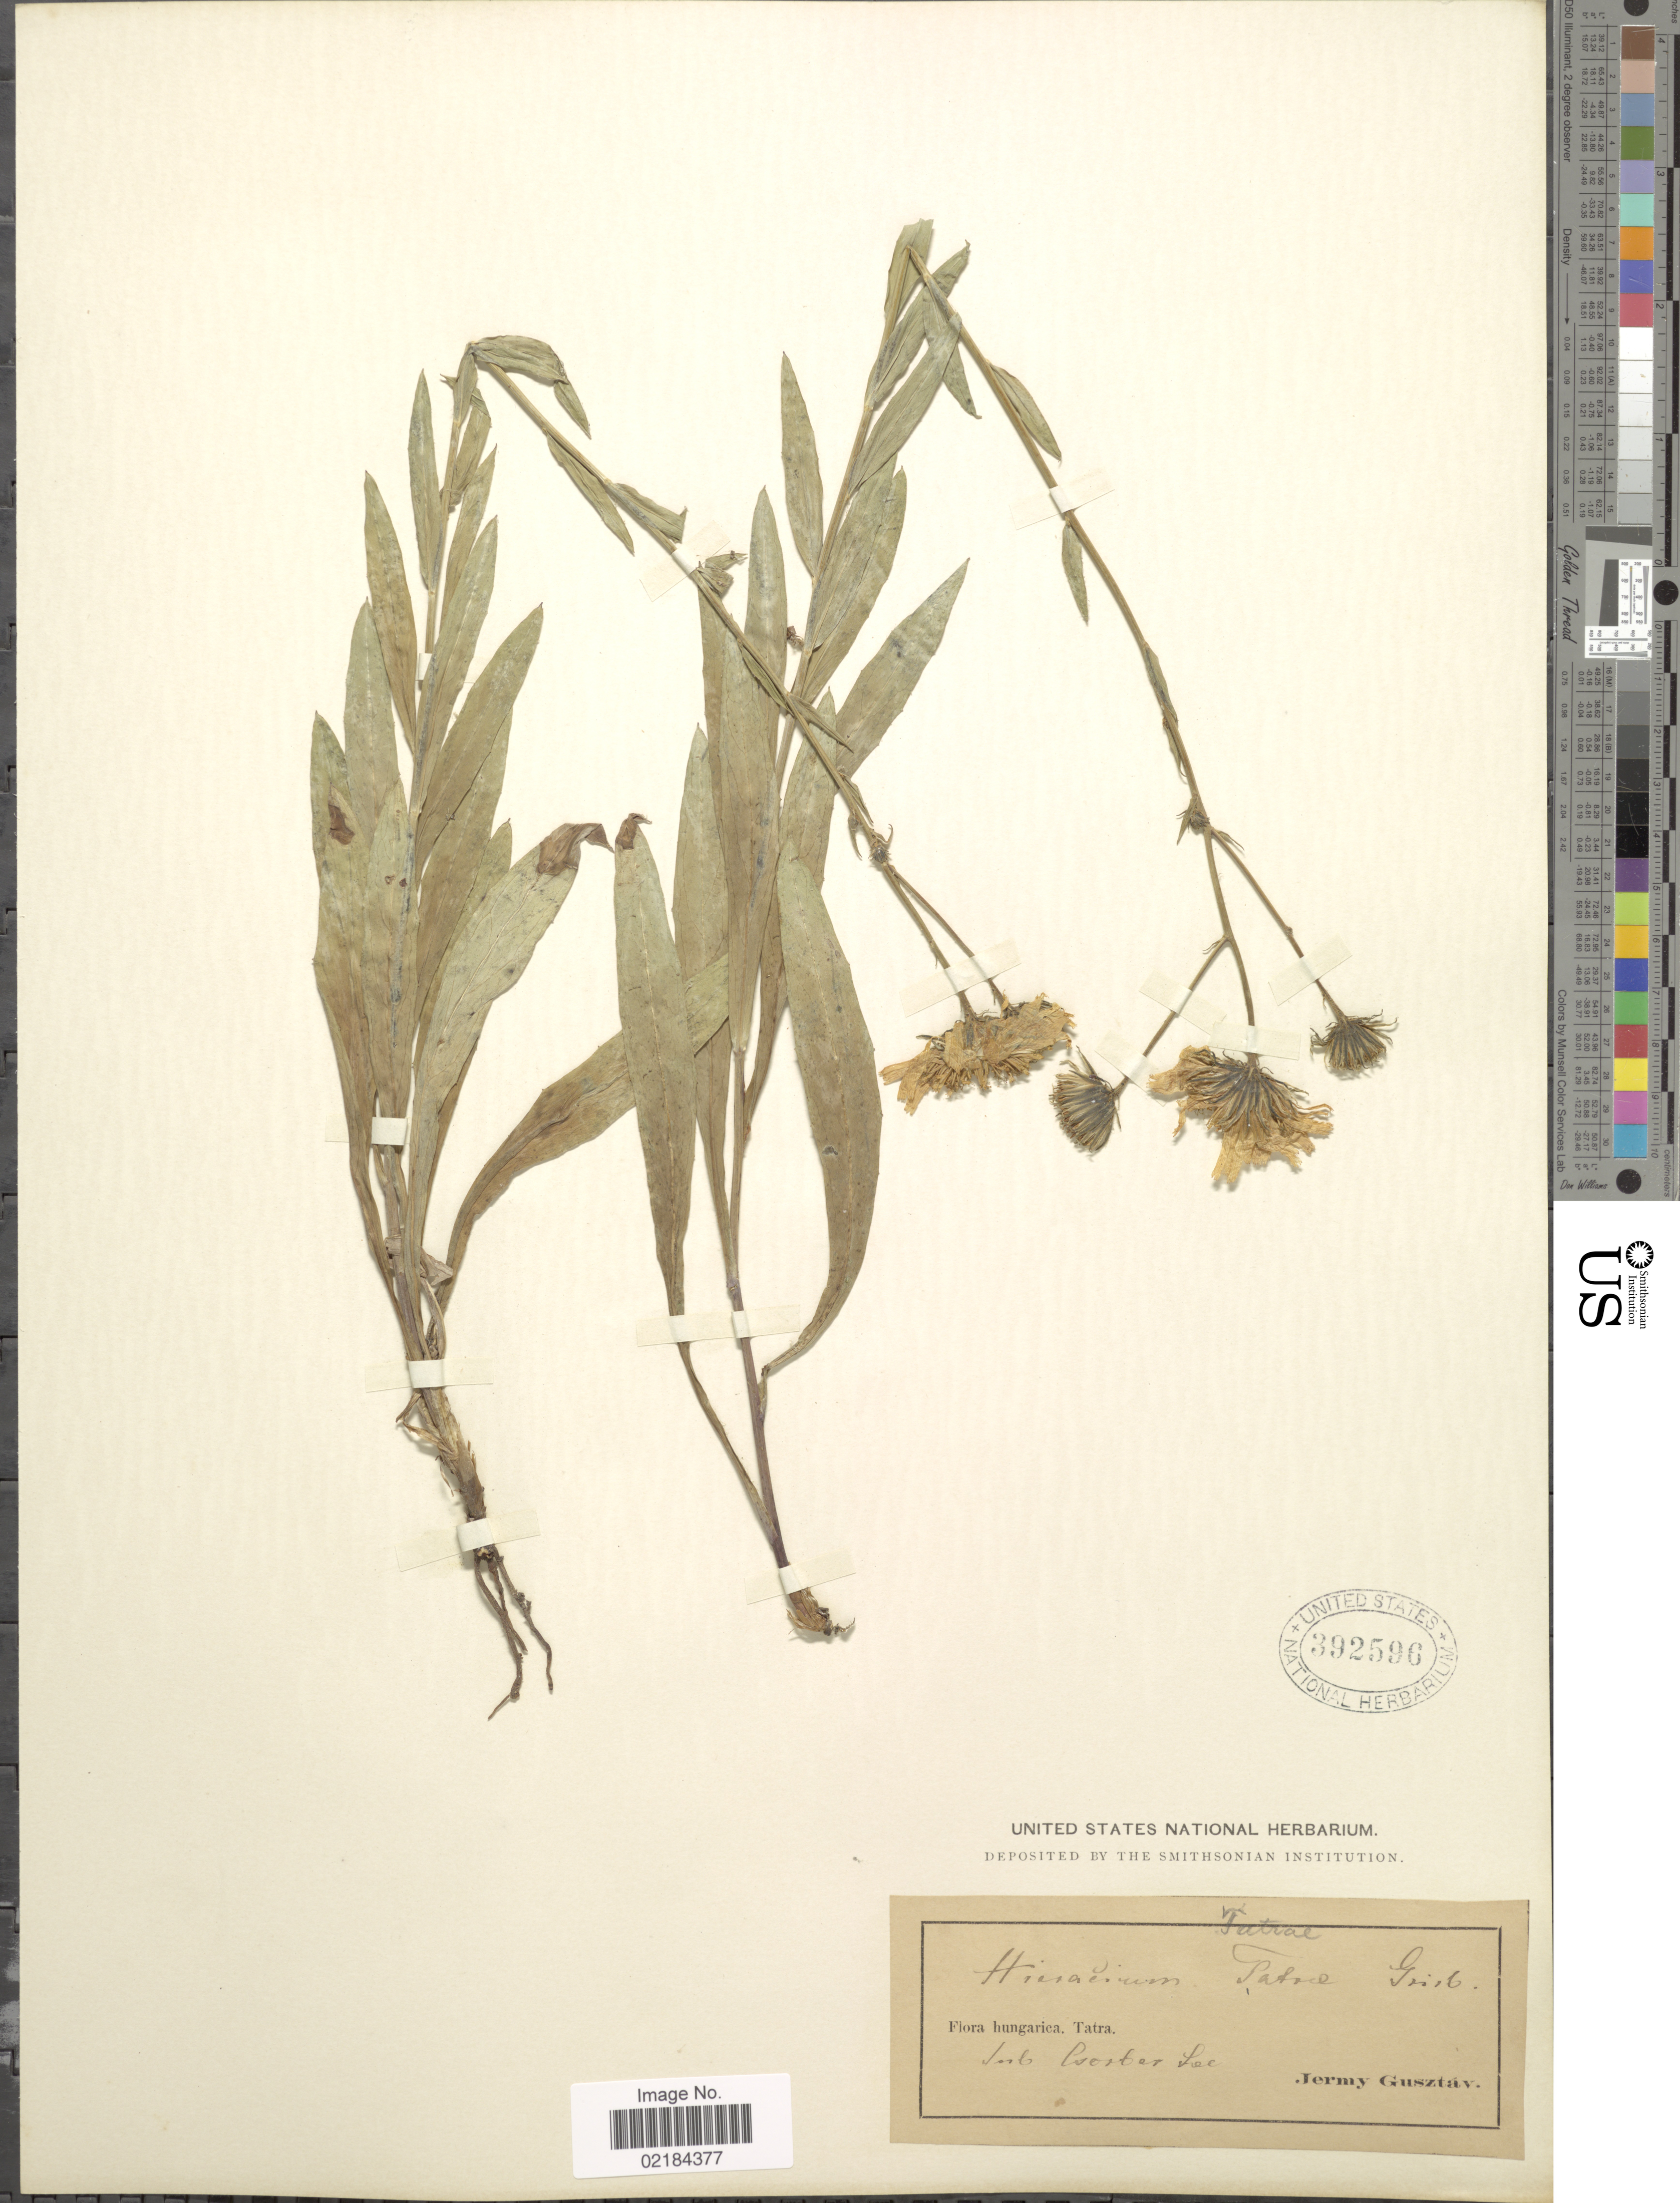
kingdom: Plantae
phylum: Tracheophyta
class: Magnoliopsida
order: Asterales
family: Asteraceae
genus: Hieracium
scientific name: Hieracium bupleuroides subsp. glaberrimum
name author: (Spreng.) Fr.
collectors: J. Gusztav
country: Hungary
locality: Hungarica. Tatra. Inb. Cester Lec. [interpreted]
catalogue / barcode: US 392596